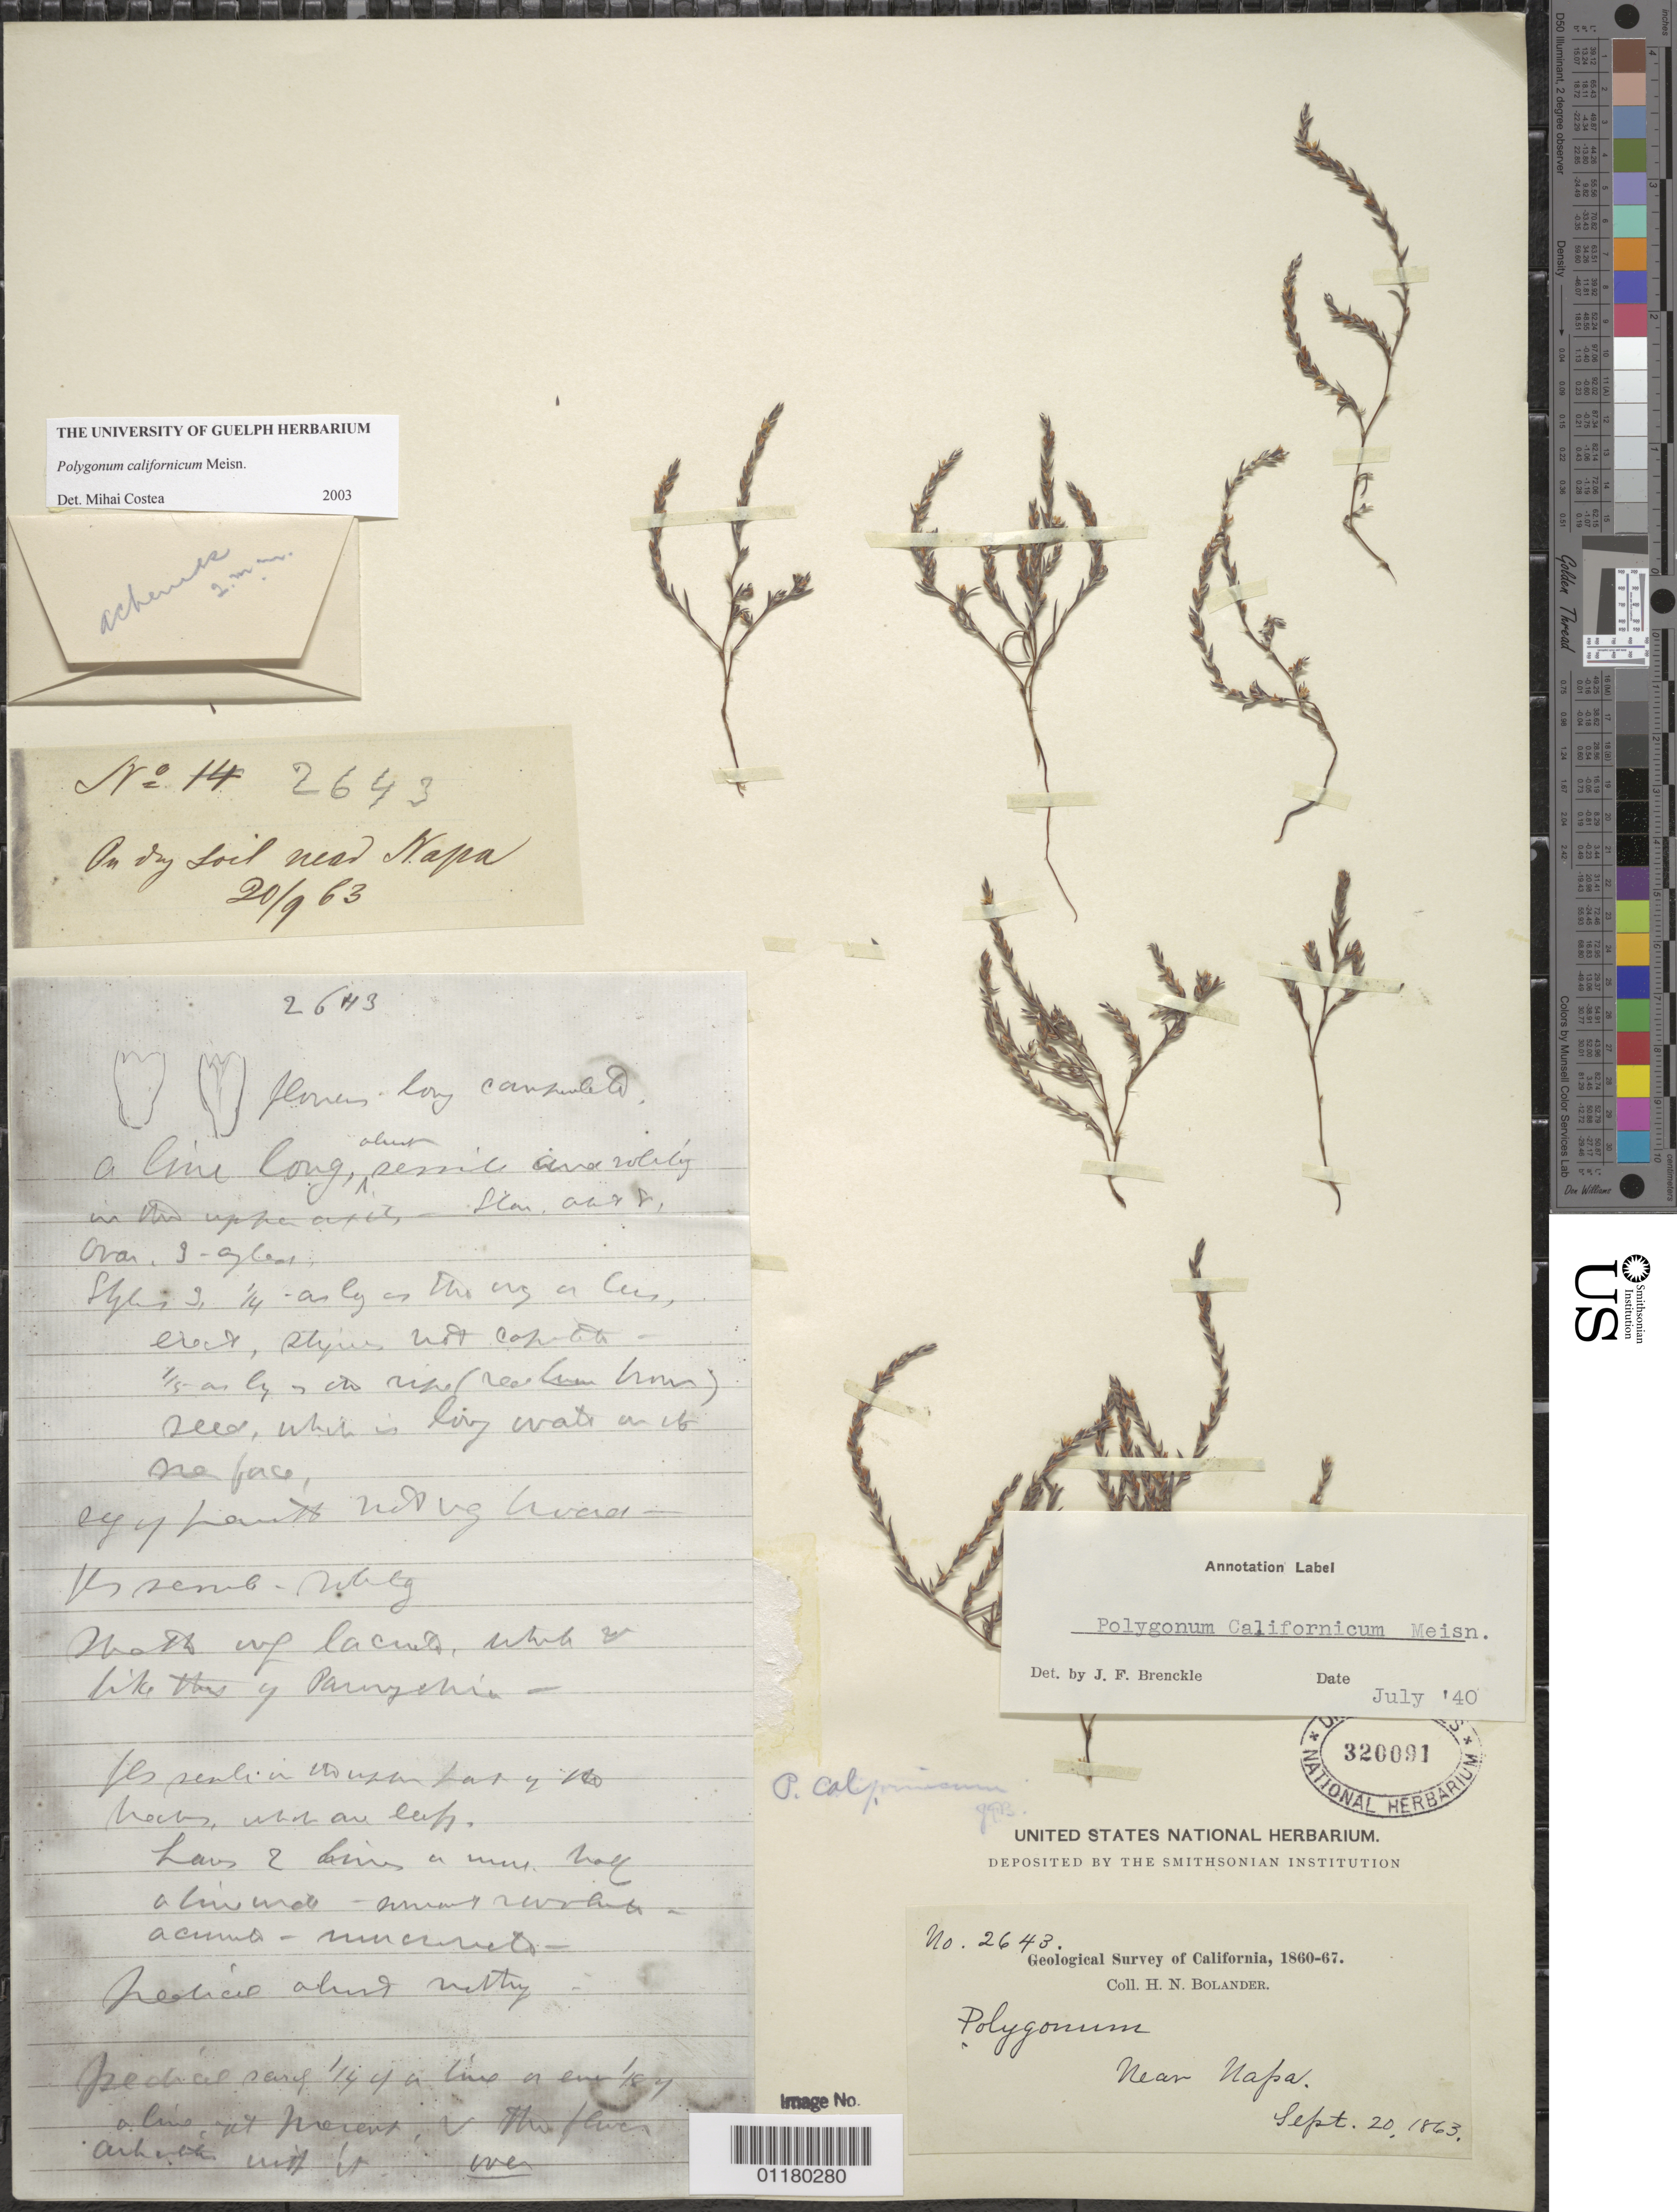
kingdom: Plantae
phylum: Tracheophyta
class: Magnoliopsida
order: Caryophyllales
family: Polygonaceae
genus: Polygonum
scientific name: Polygonum californicum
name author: Meisn.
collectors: H. Bolander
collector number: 2643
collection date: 1863-09-20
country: United States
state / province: California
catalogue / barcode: US 320091